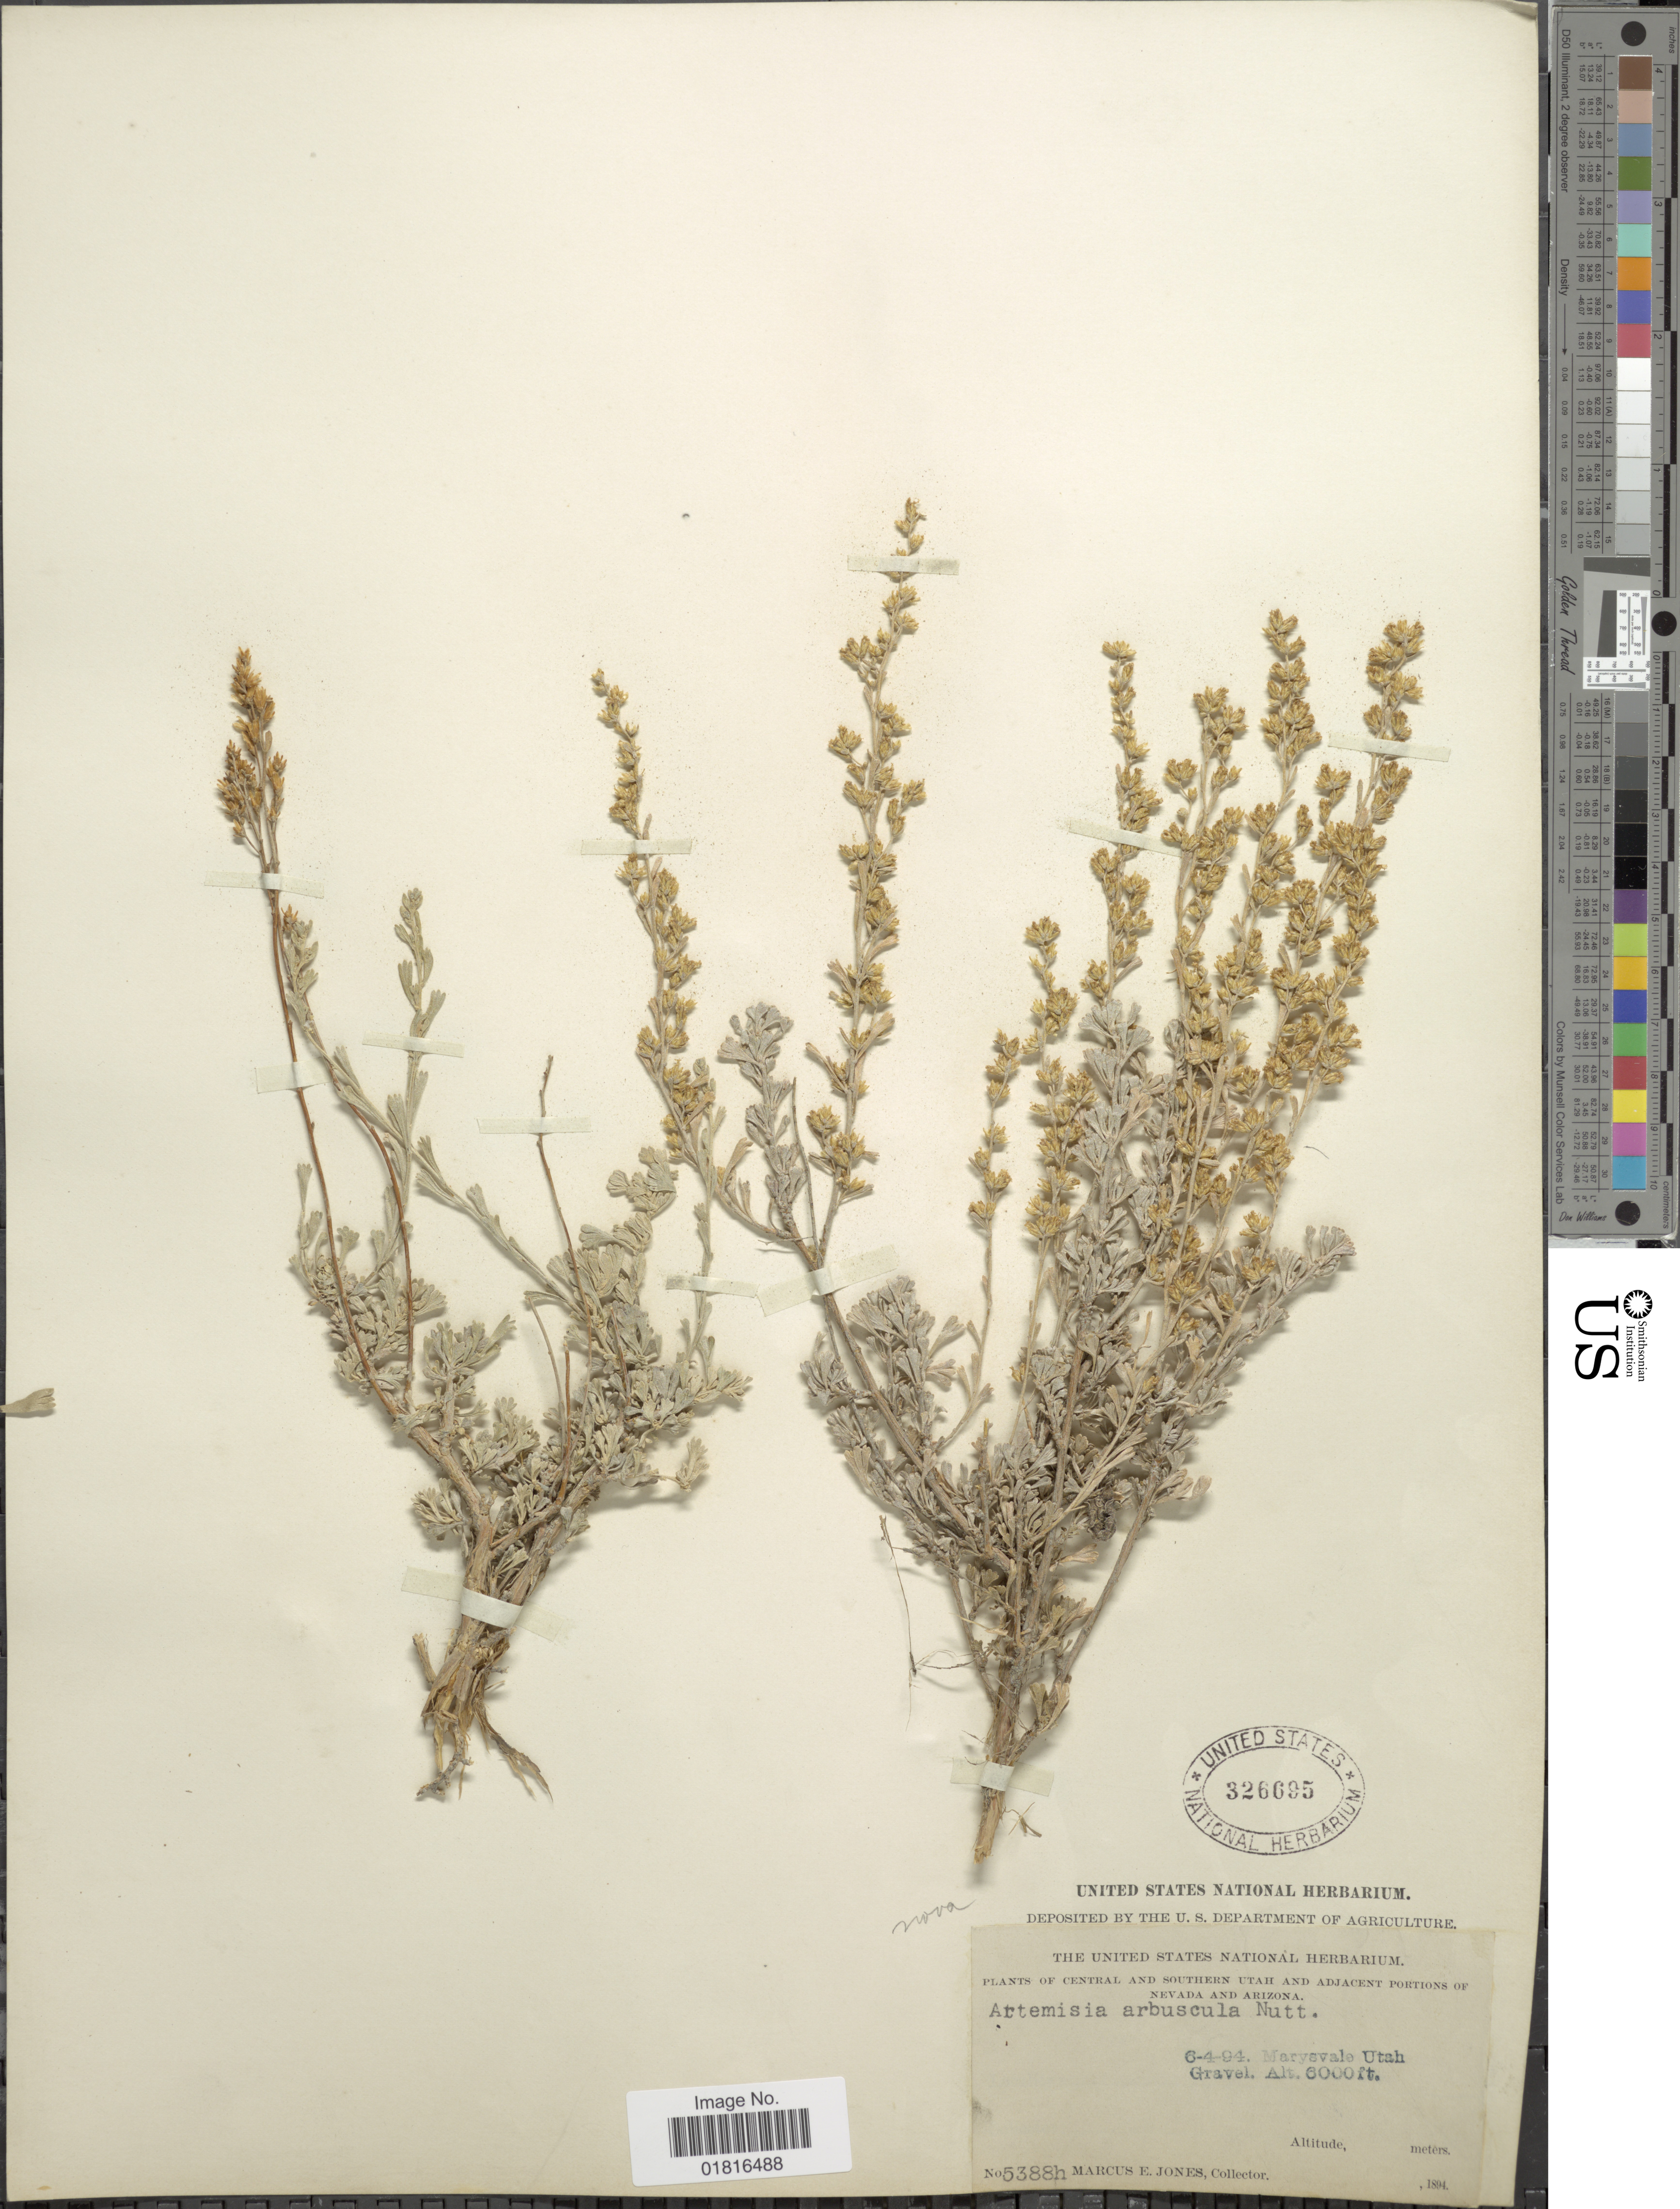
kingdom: Plantae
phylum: Tracheophyta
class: Magnoliopsida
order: Asterales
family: Asteraceae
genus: Artemisia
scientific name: Artemisia nova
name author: A. Nelson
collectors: M. E. Jones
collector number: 5388h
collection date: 1894-06-04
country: United States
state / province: Utah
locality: Central and Southern Utah and Adjacent Portions of Nevada and Arizona, Marysvale Utah Gravel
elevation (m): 1829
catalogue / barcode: US 326695